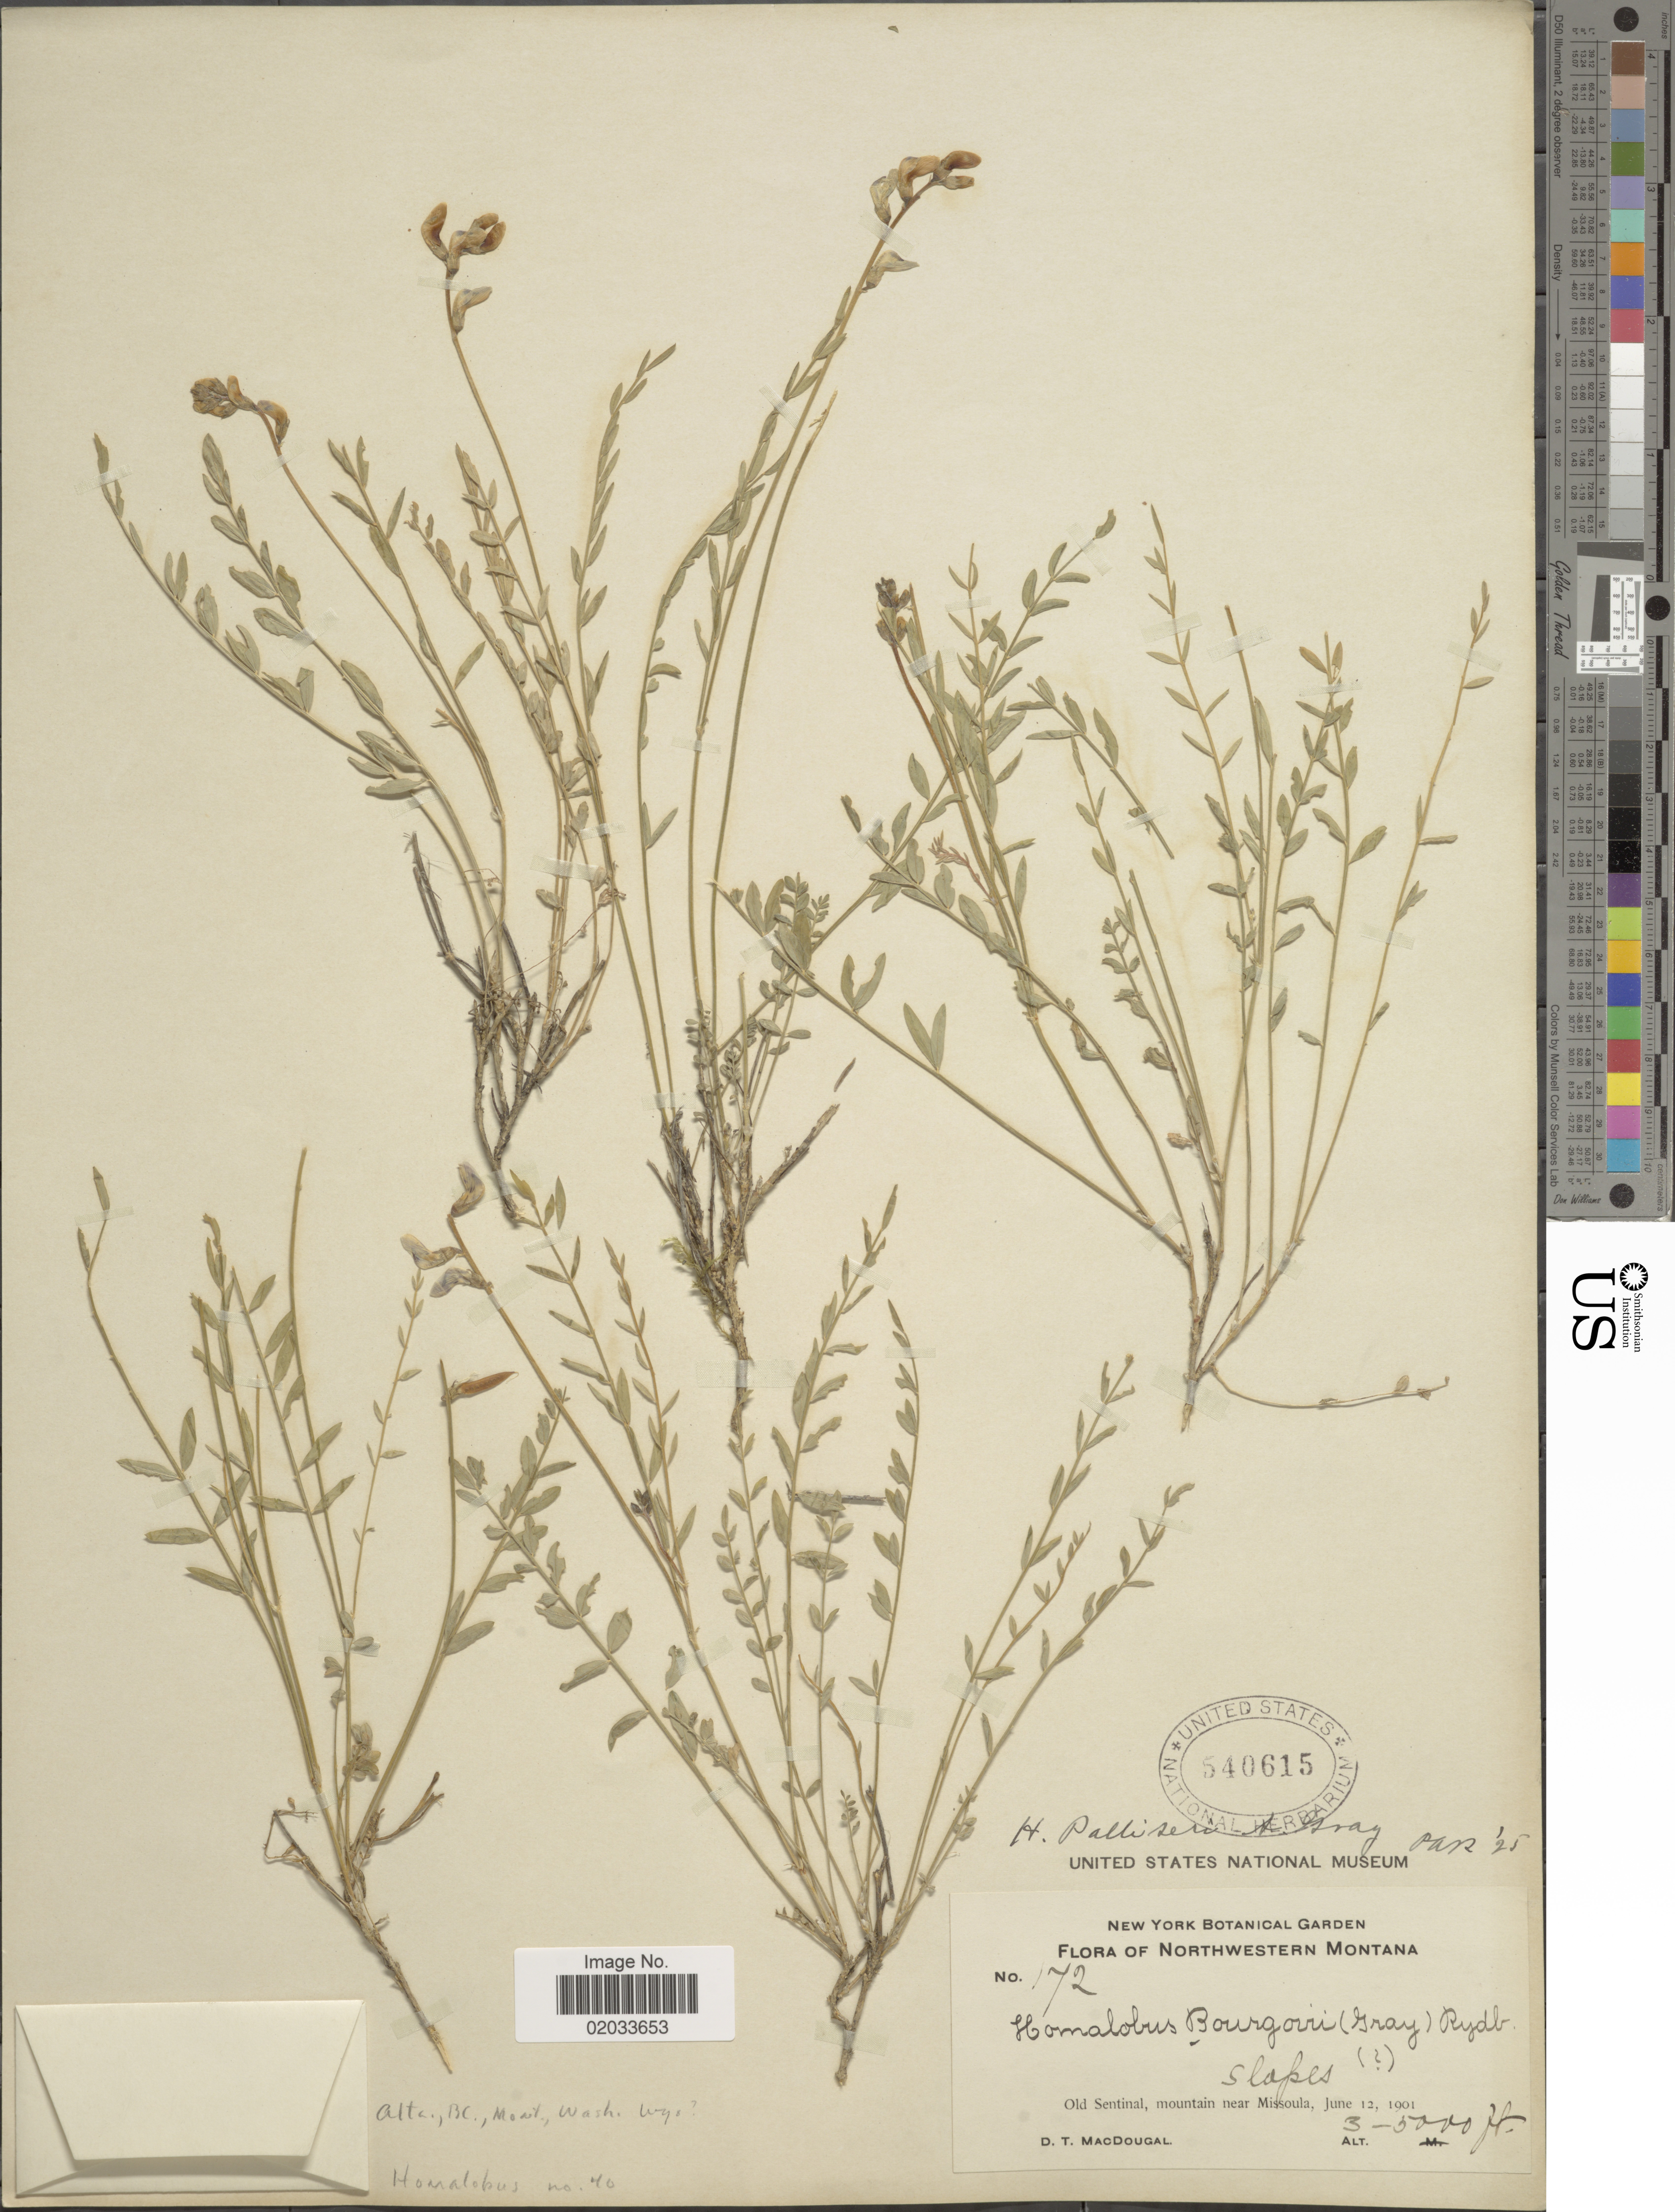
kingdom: Plantae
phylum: Tracheophyta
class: Magnoliopsida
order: Fabales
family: Fabaceae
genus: Astragalus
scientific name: Astragalus palliseri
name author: A. Gray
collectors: D. T. MacDougal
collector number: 172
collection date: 1901-06-12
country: United States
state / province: Montana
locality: Northwestern Montana, old Sentinal, mountain near Missoula, slopes.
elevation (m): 914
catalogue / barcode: US 540615